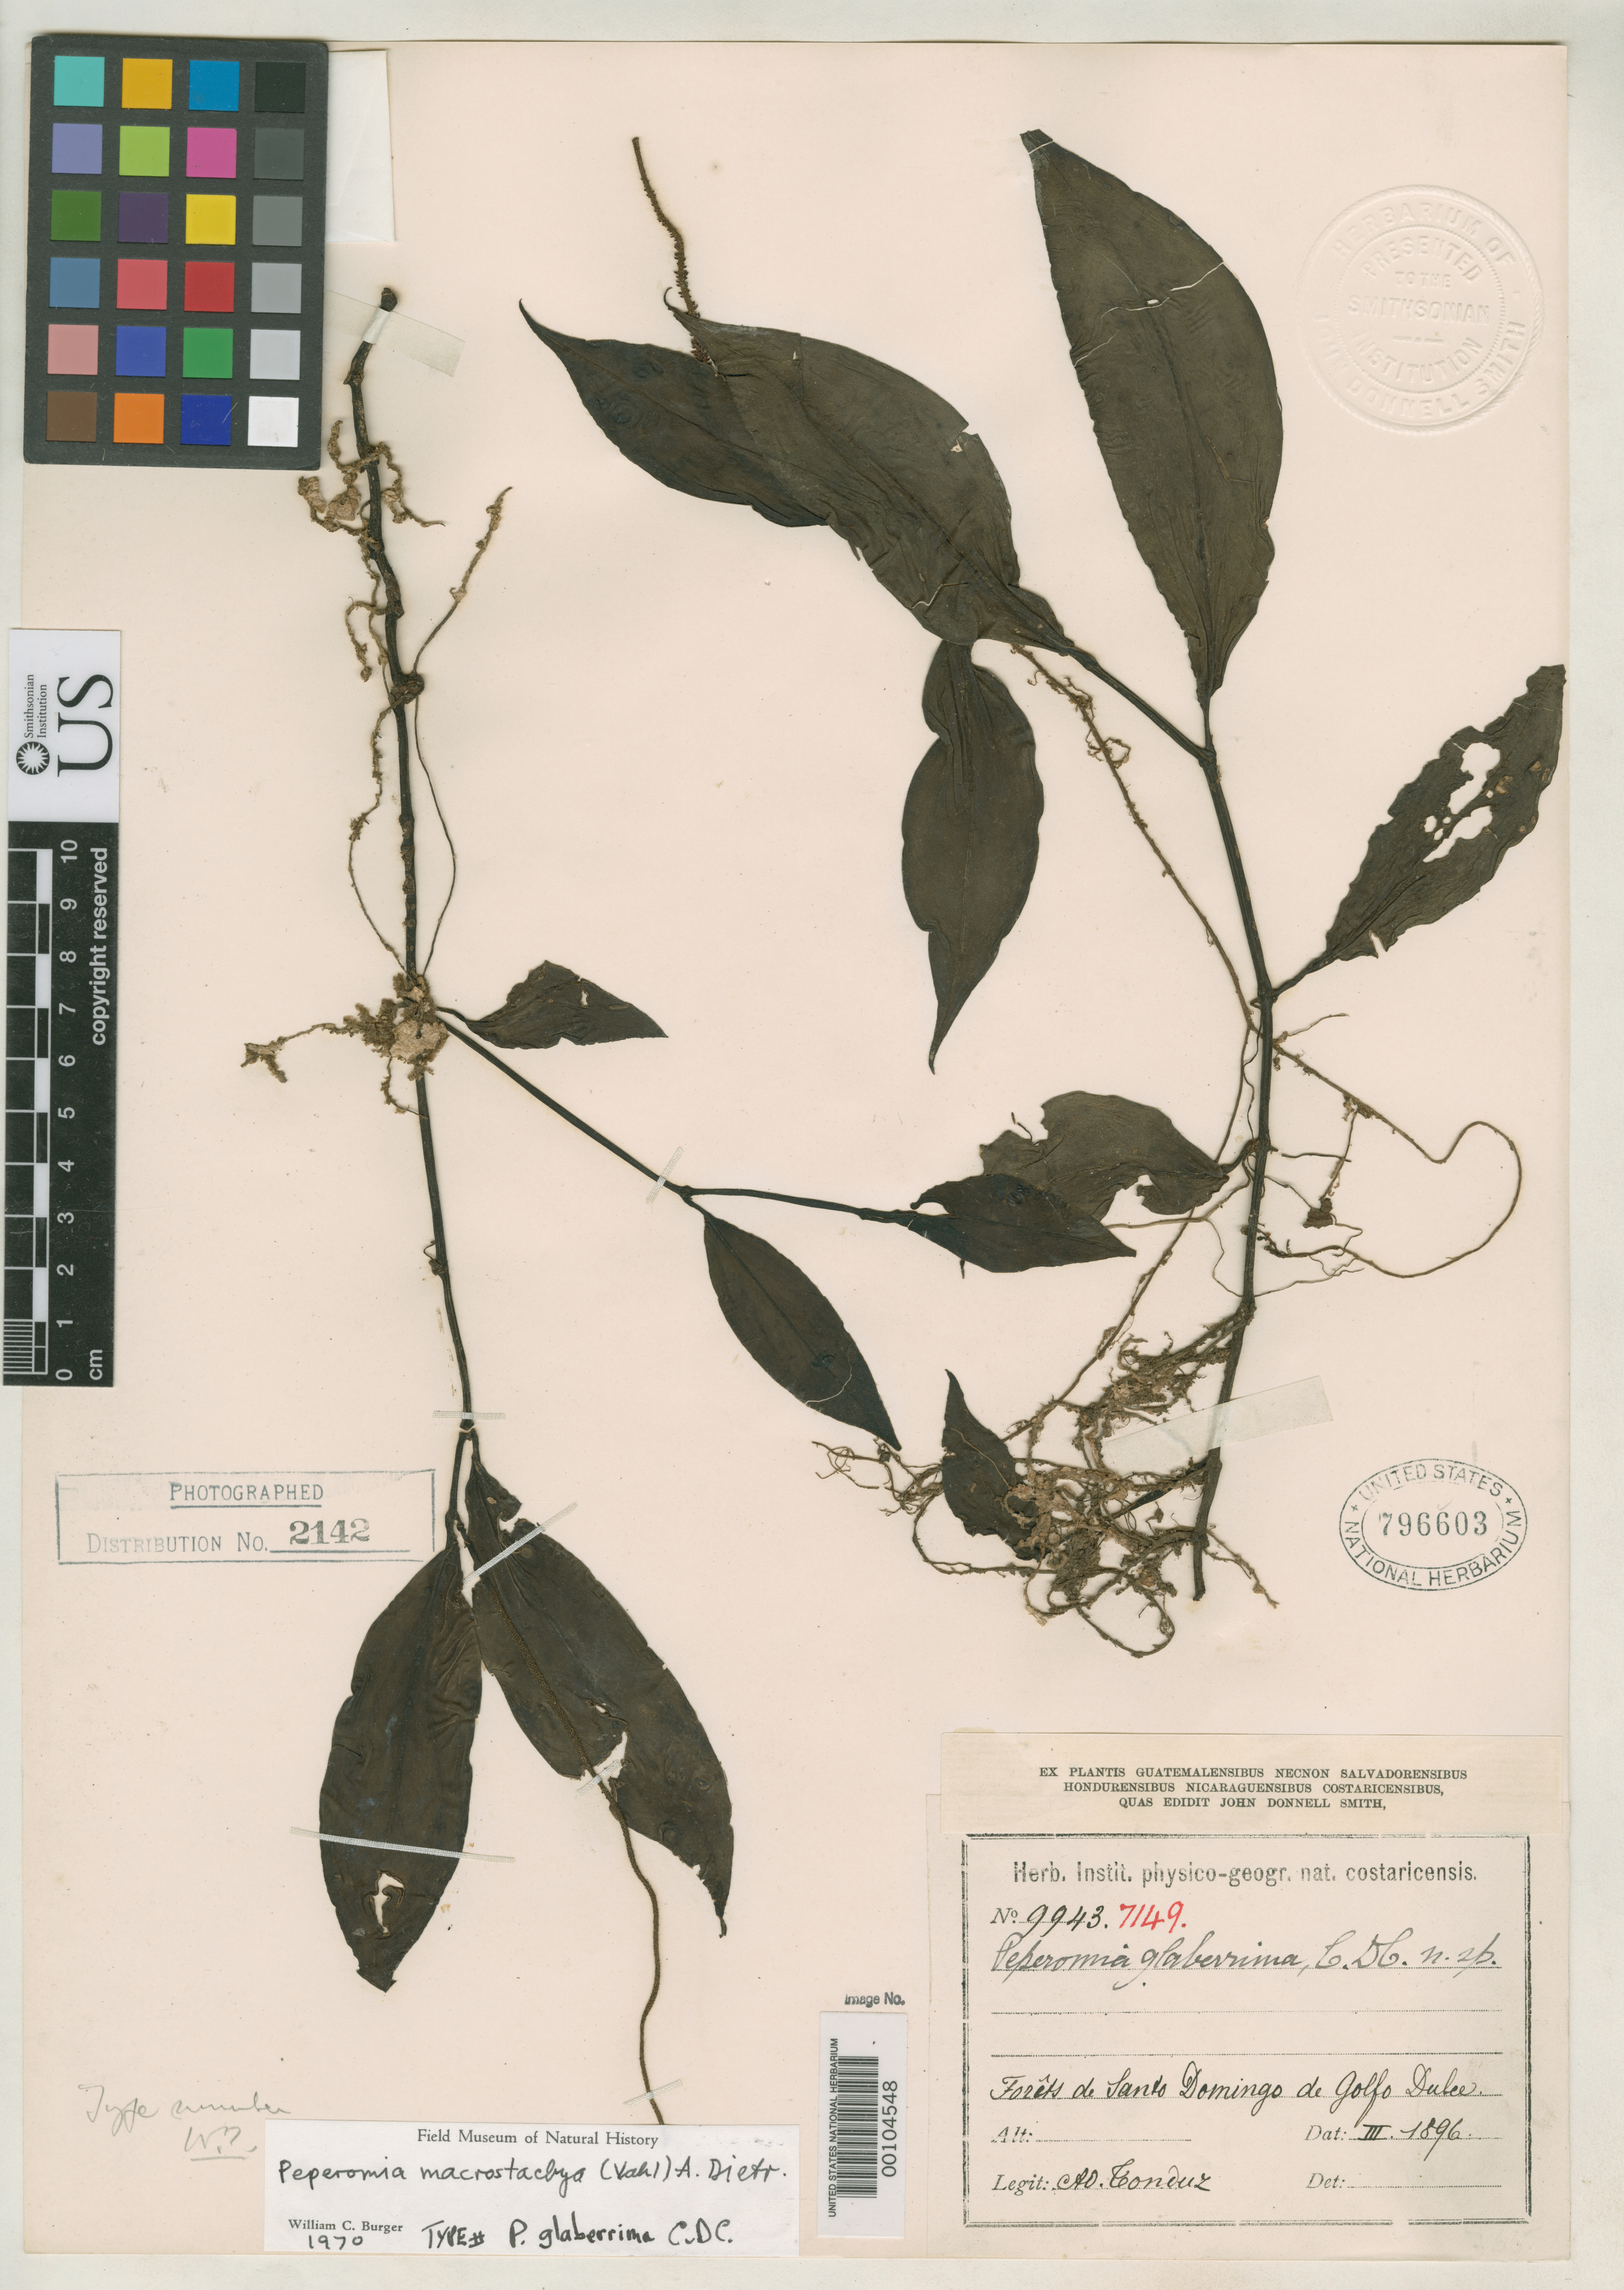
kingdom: Plantae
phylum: Tracheophyta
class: Magnoliopsida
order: Piperales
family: Piperaceae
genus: Peperomia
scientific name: Peperomia glaberrima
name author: C. DC. in Pittier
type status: Isotype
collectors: A. Tonduz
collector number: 9943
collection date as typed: Mar 1896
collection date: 1896-03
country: Costa Rica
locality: Santo Domingo de Gulfo Dulce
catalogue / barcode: US 796603